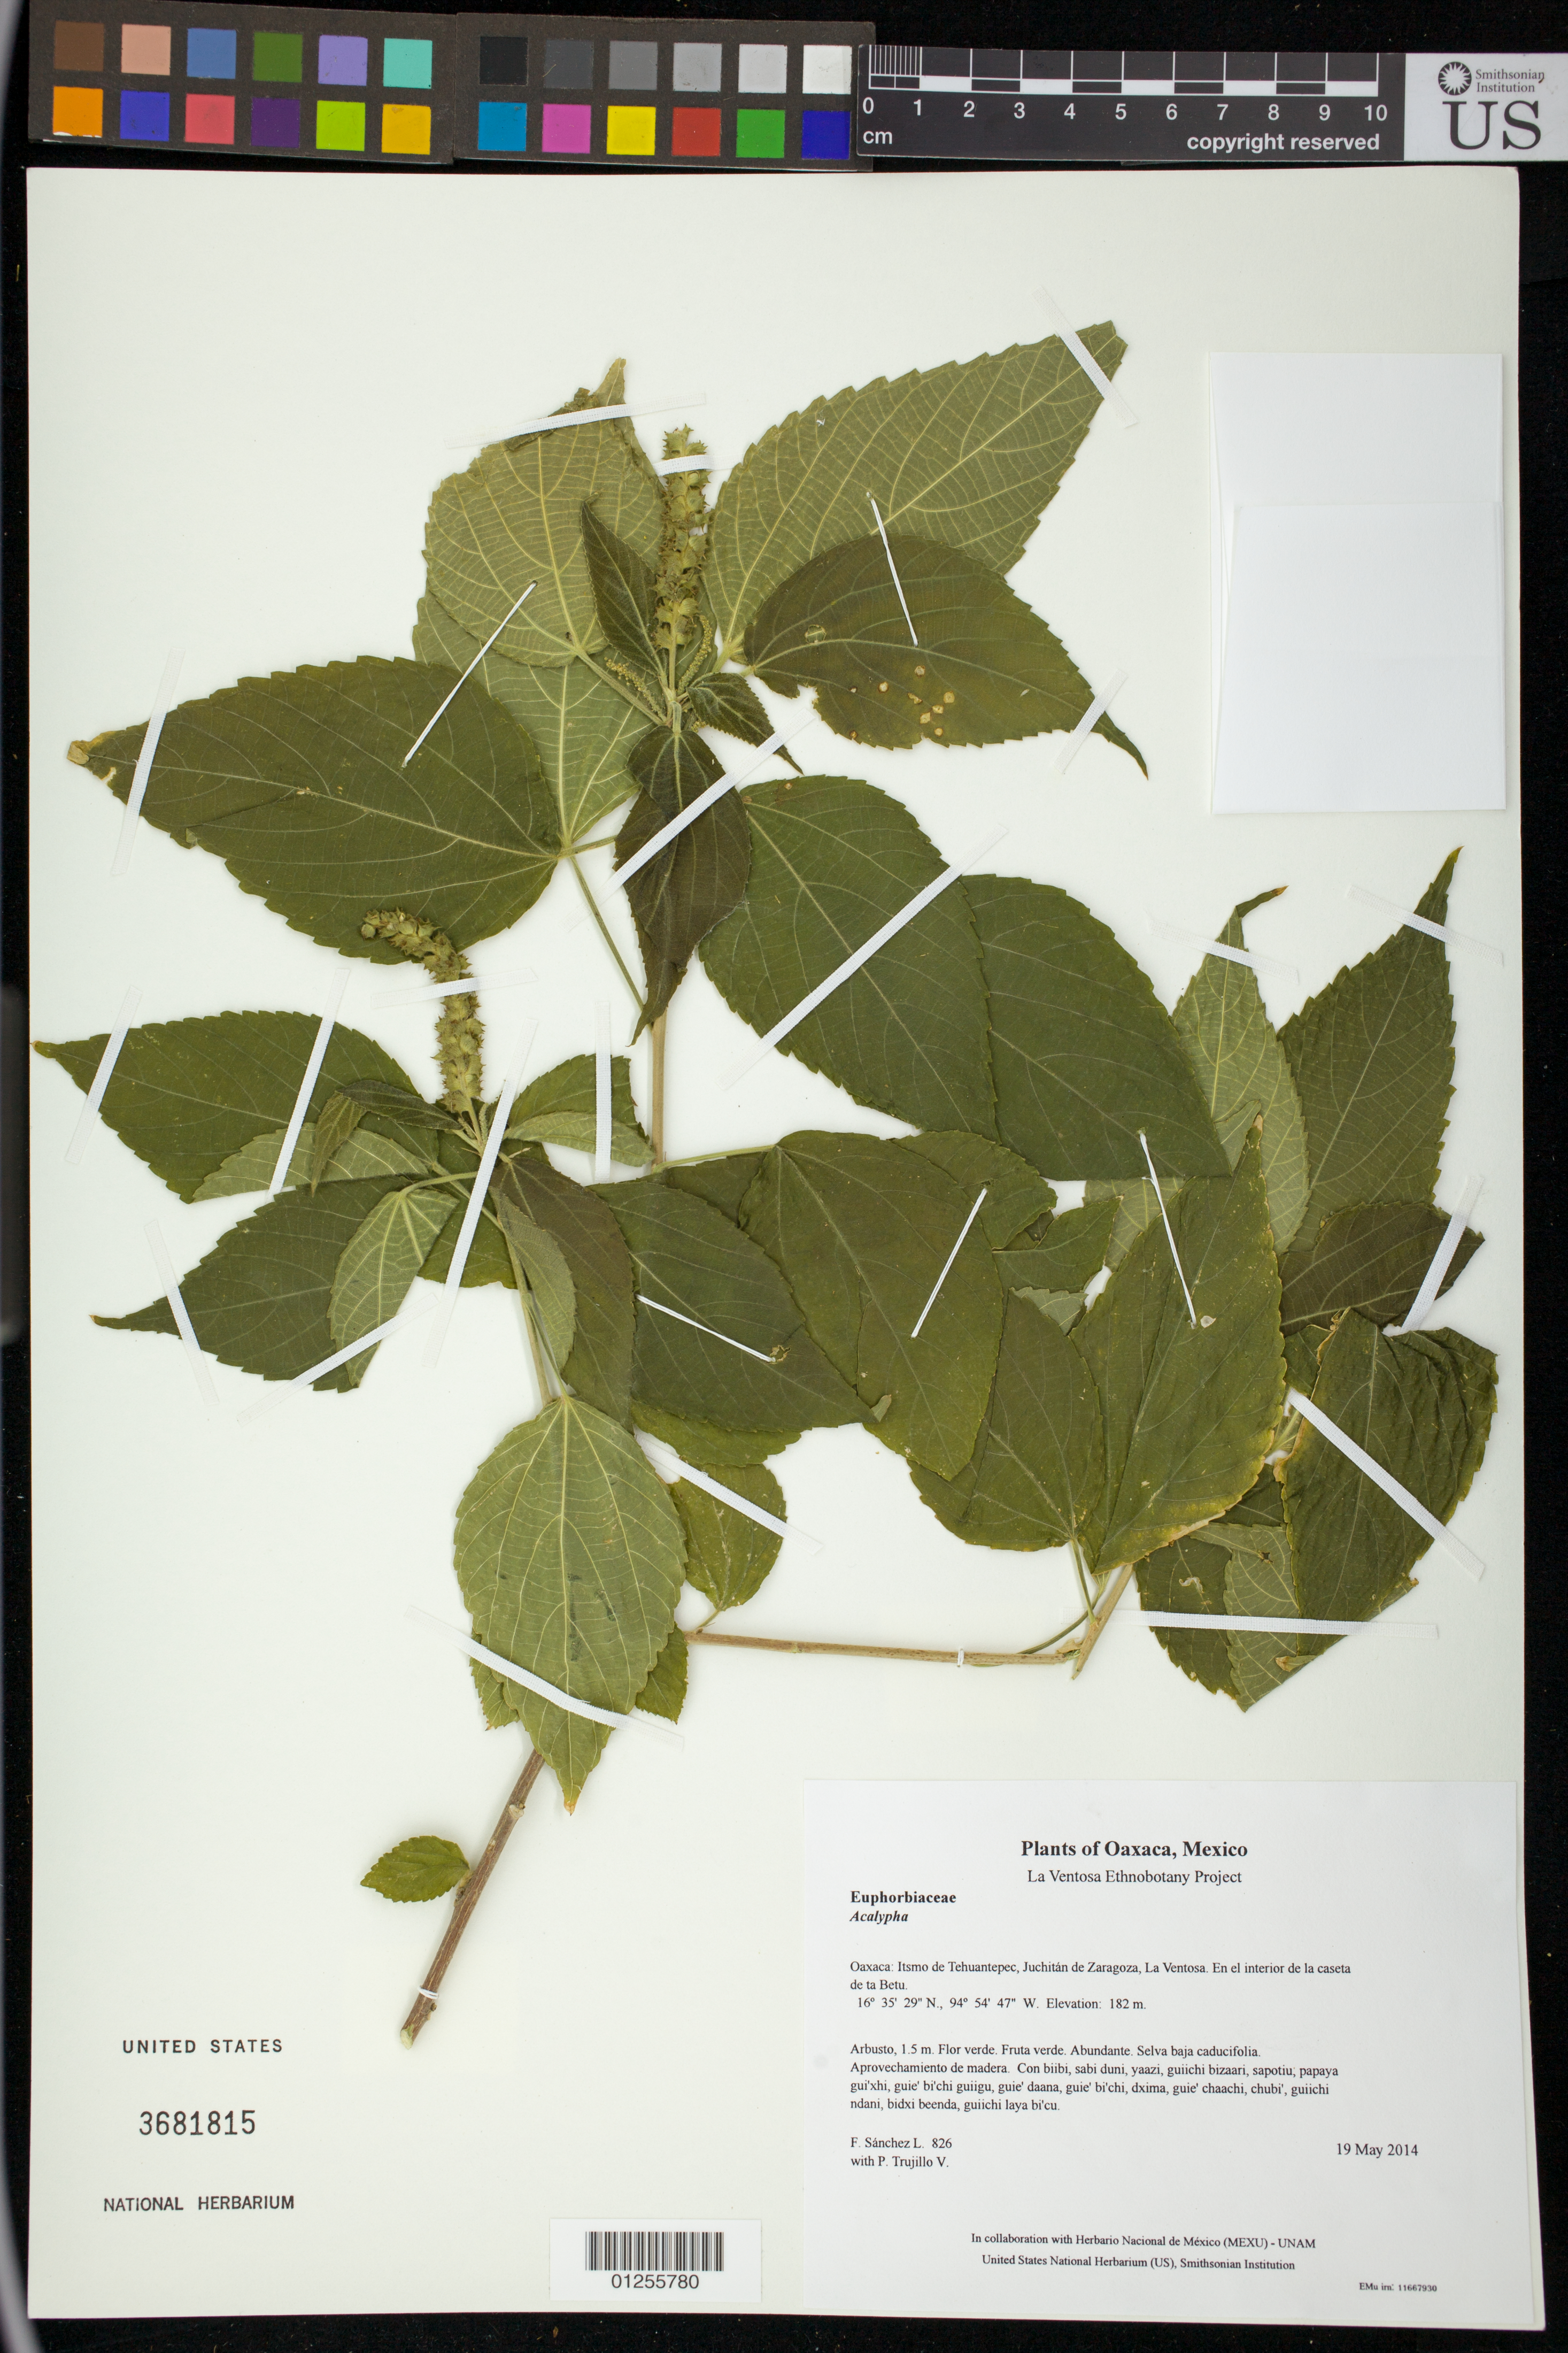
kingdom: Plantae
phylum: Tracheophyta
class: Magnoliopsida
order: Malpighiales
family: Euphorbiaceae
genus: Acalypha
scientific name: Acalypha schiedeana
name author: Schltdl.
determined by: Martínez Gordillo, M.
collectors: F. Sánchez L. & P. Trujillo V.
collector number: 826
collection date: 2014-05-19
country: Mexico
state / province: Oaxaca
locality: Itsmo de Tehuantepec, Juchitán de Zaragoza, La Ventosa. En el interior de la caseta de ta Betu.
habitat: Selva baja caducifolia. Aprovechamiento de madera.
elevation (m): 182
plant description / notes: JEBOT, MEXU, SERO, US; Yaga bandaga. 1.5 m. Guie' naga'. Cuaananaxhi naga'. Stale.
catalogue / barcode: US 3681815